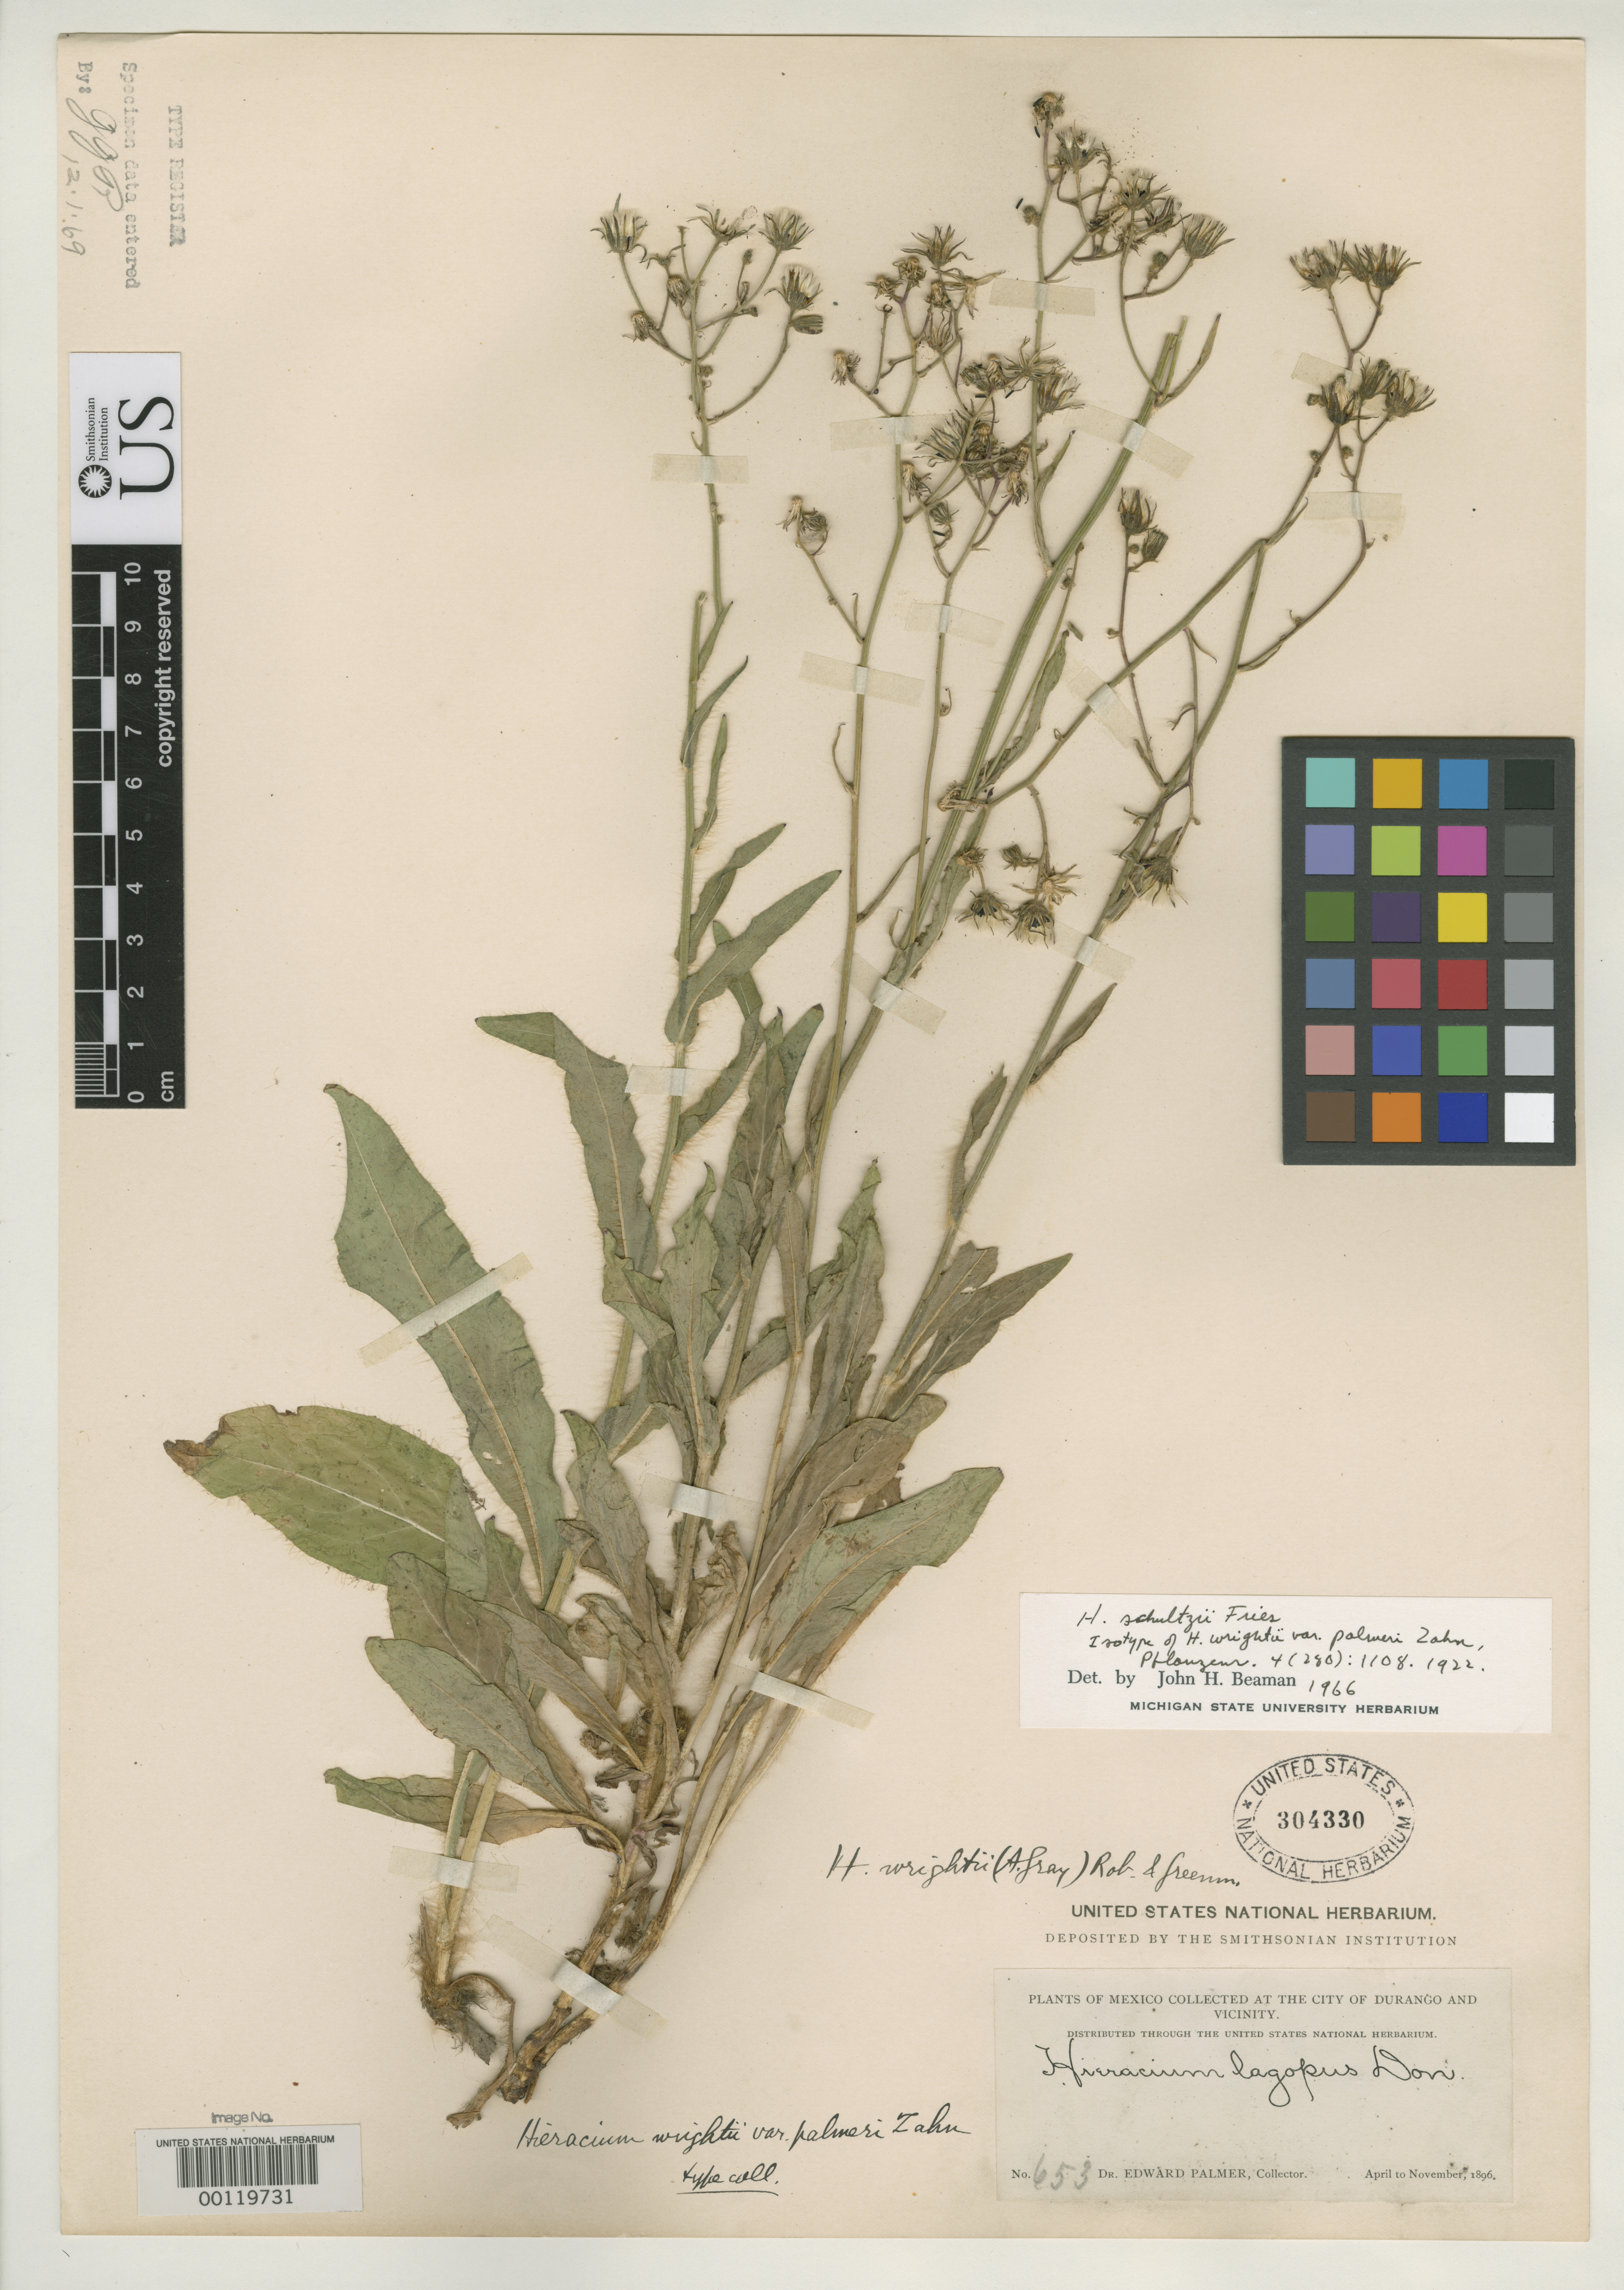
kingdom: Plantae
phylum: Tracheophyta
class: Magnoliopsida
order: Asterales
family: Asteraceae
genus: Hieracium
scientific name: Hieracium wrightii var. palmeri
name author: Zahn in Engl.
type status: Isotype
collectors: E. Palmer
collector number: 653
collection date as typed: Apr 1896 to -- Nov 1896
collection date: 1896-04/1896-11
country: Mexico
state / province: Durango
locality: Durango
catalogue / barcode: US 304330